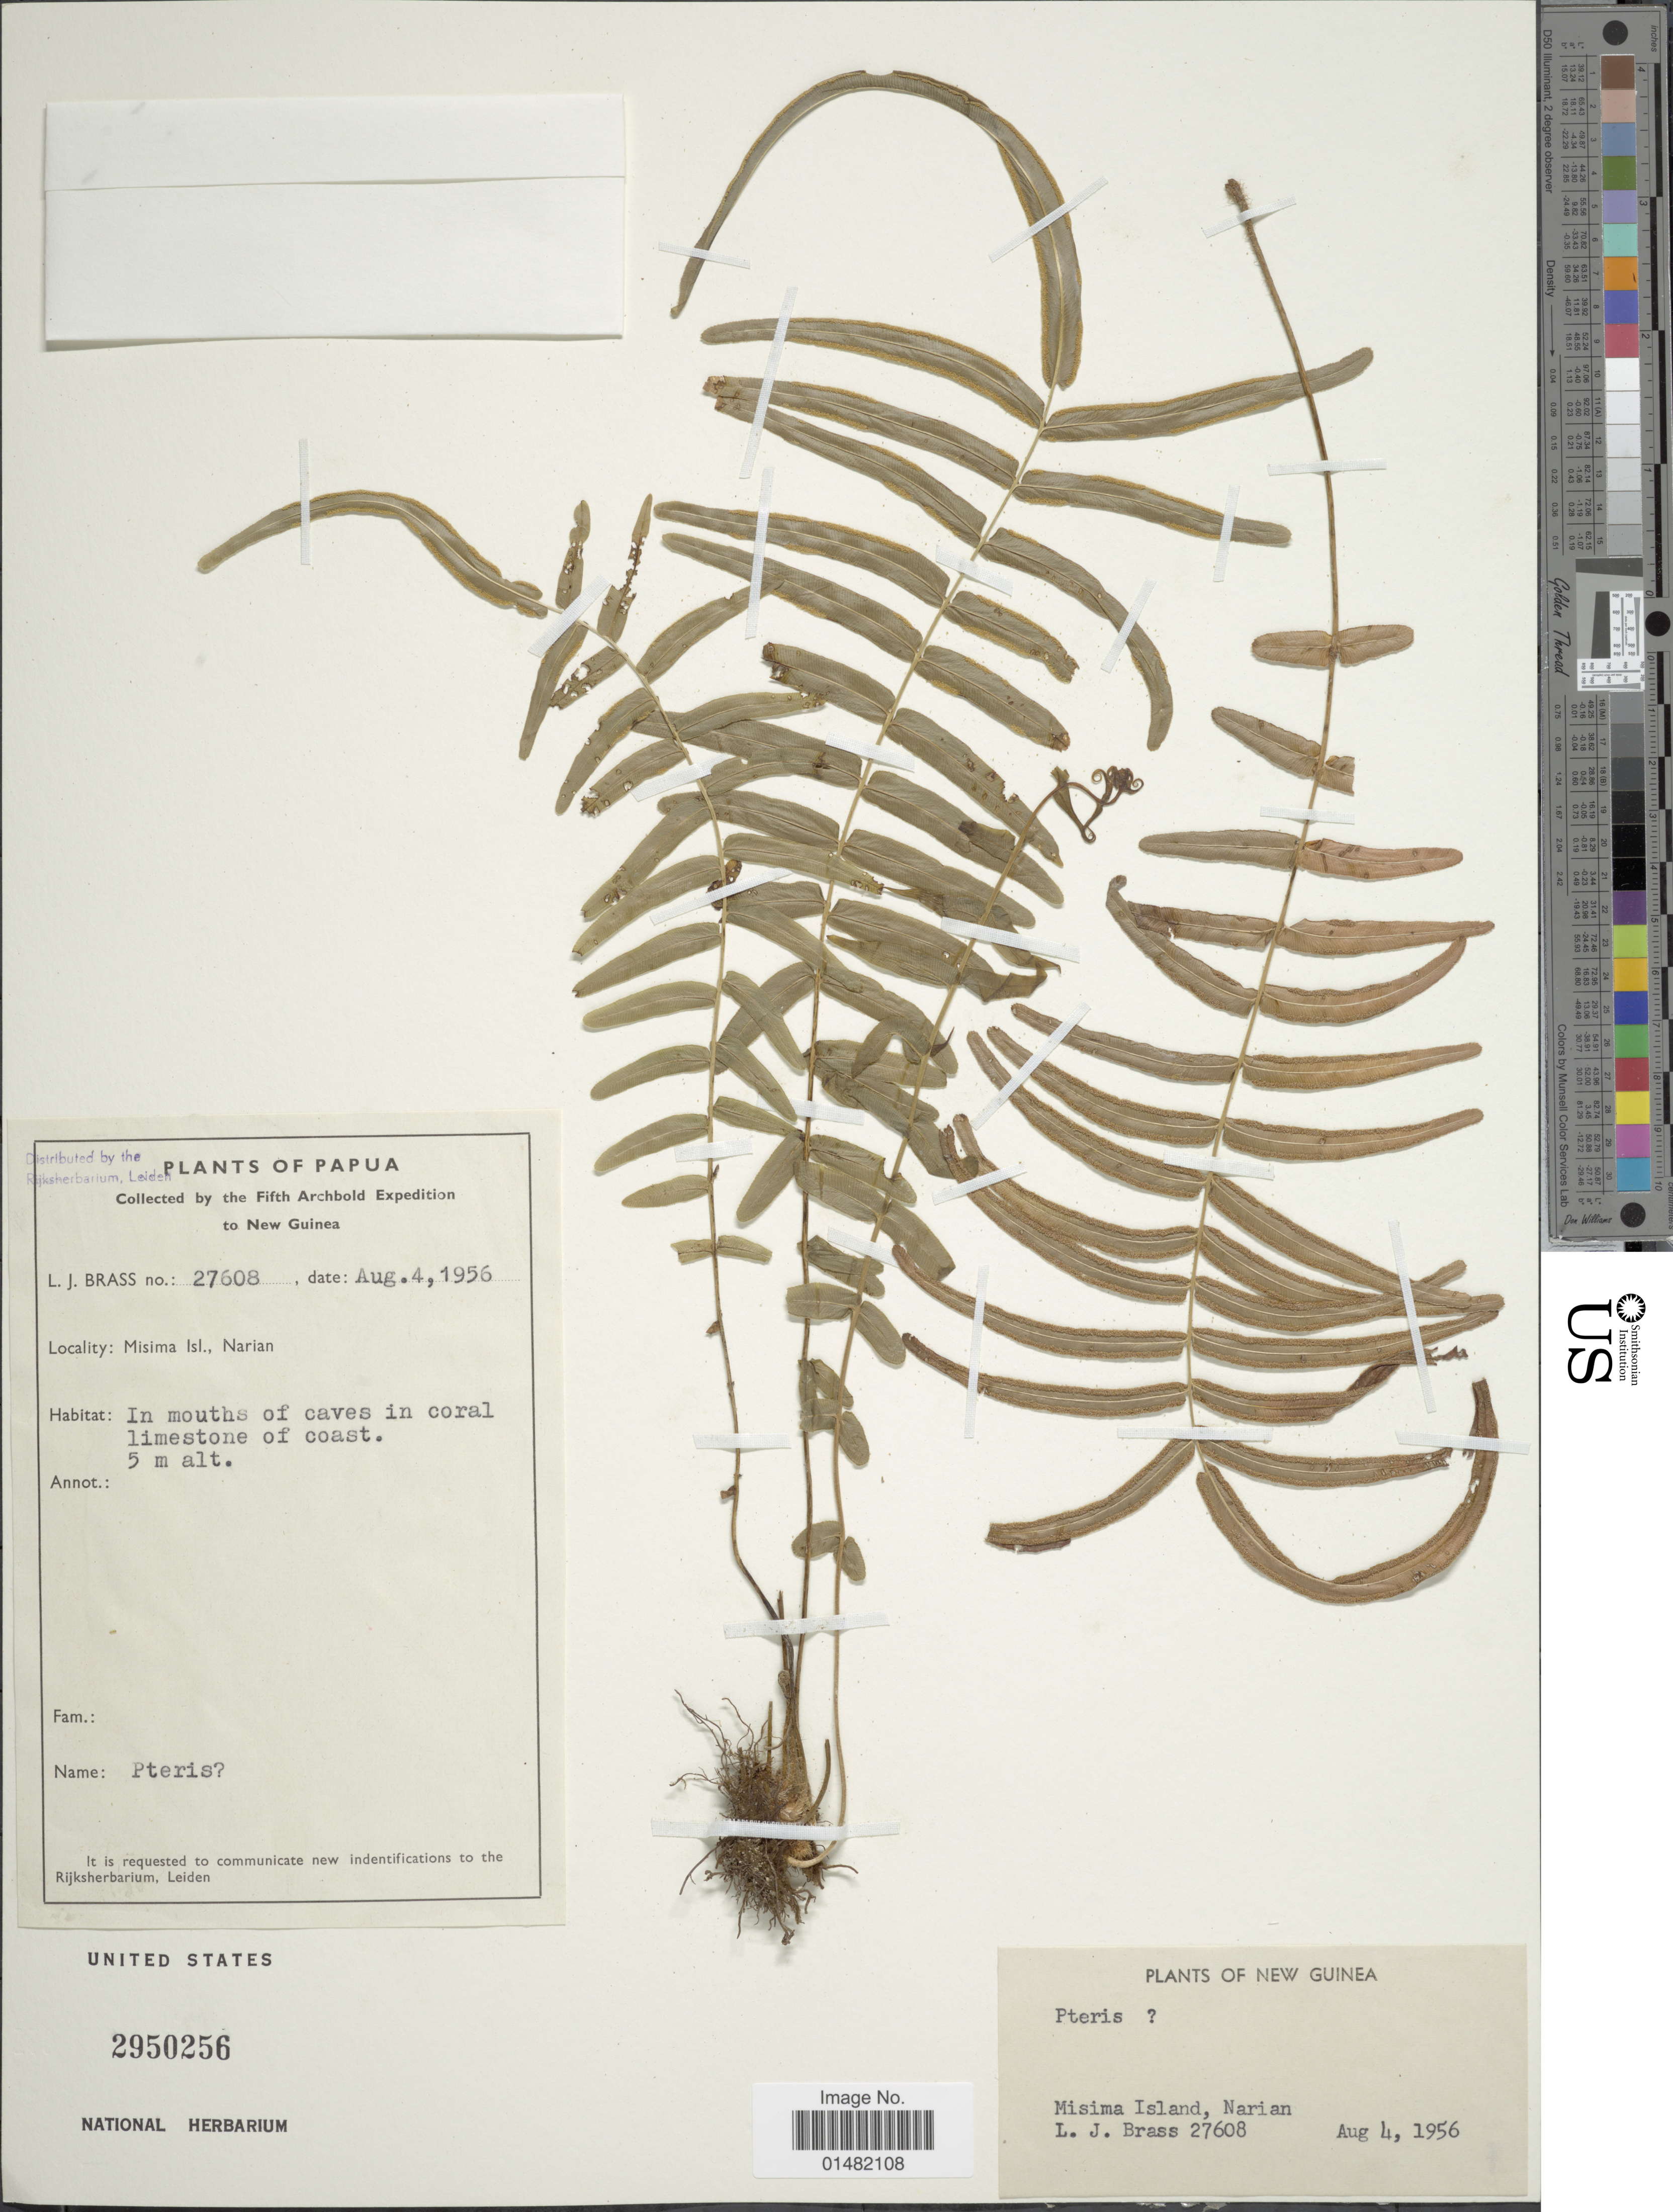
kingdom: Plantae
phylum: Tracheophyta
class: Polypodiopsida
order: Polypodiales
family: Pteridaceae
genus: Pteris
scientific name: Pteris sp.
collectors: L. J. Brass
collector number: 27608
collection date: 1956-08-04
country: Papua New Guinea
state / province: Milne Bay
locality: New Guinea, Misima Island, Narian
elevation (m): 5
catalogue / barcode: US 2950256